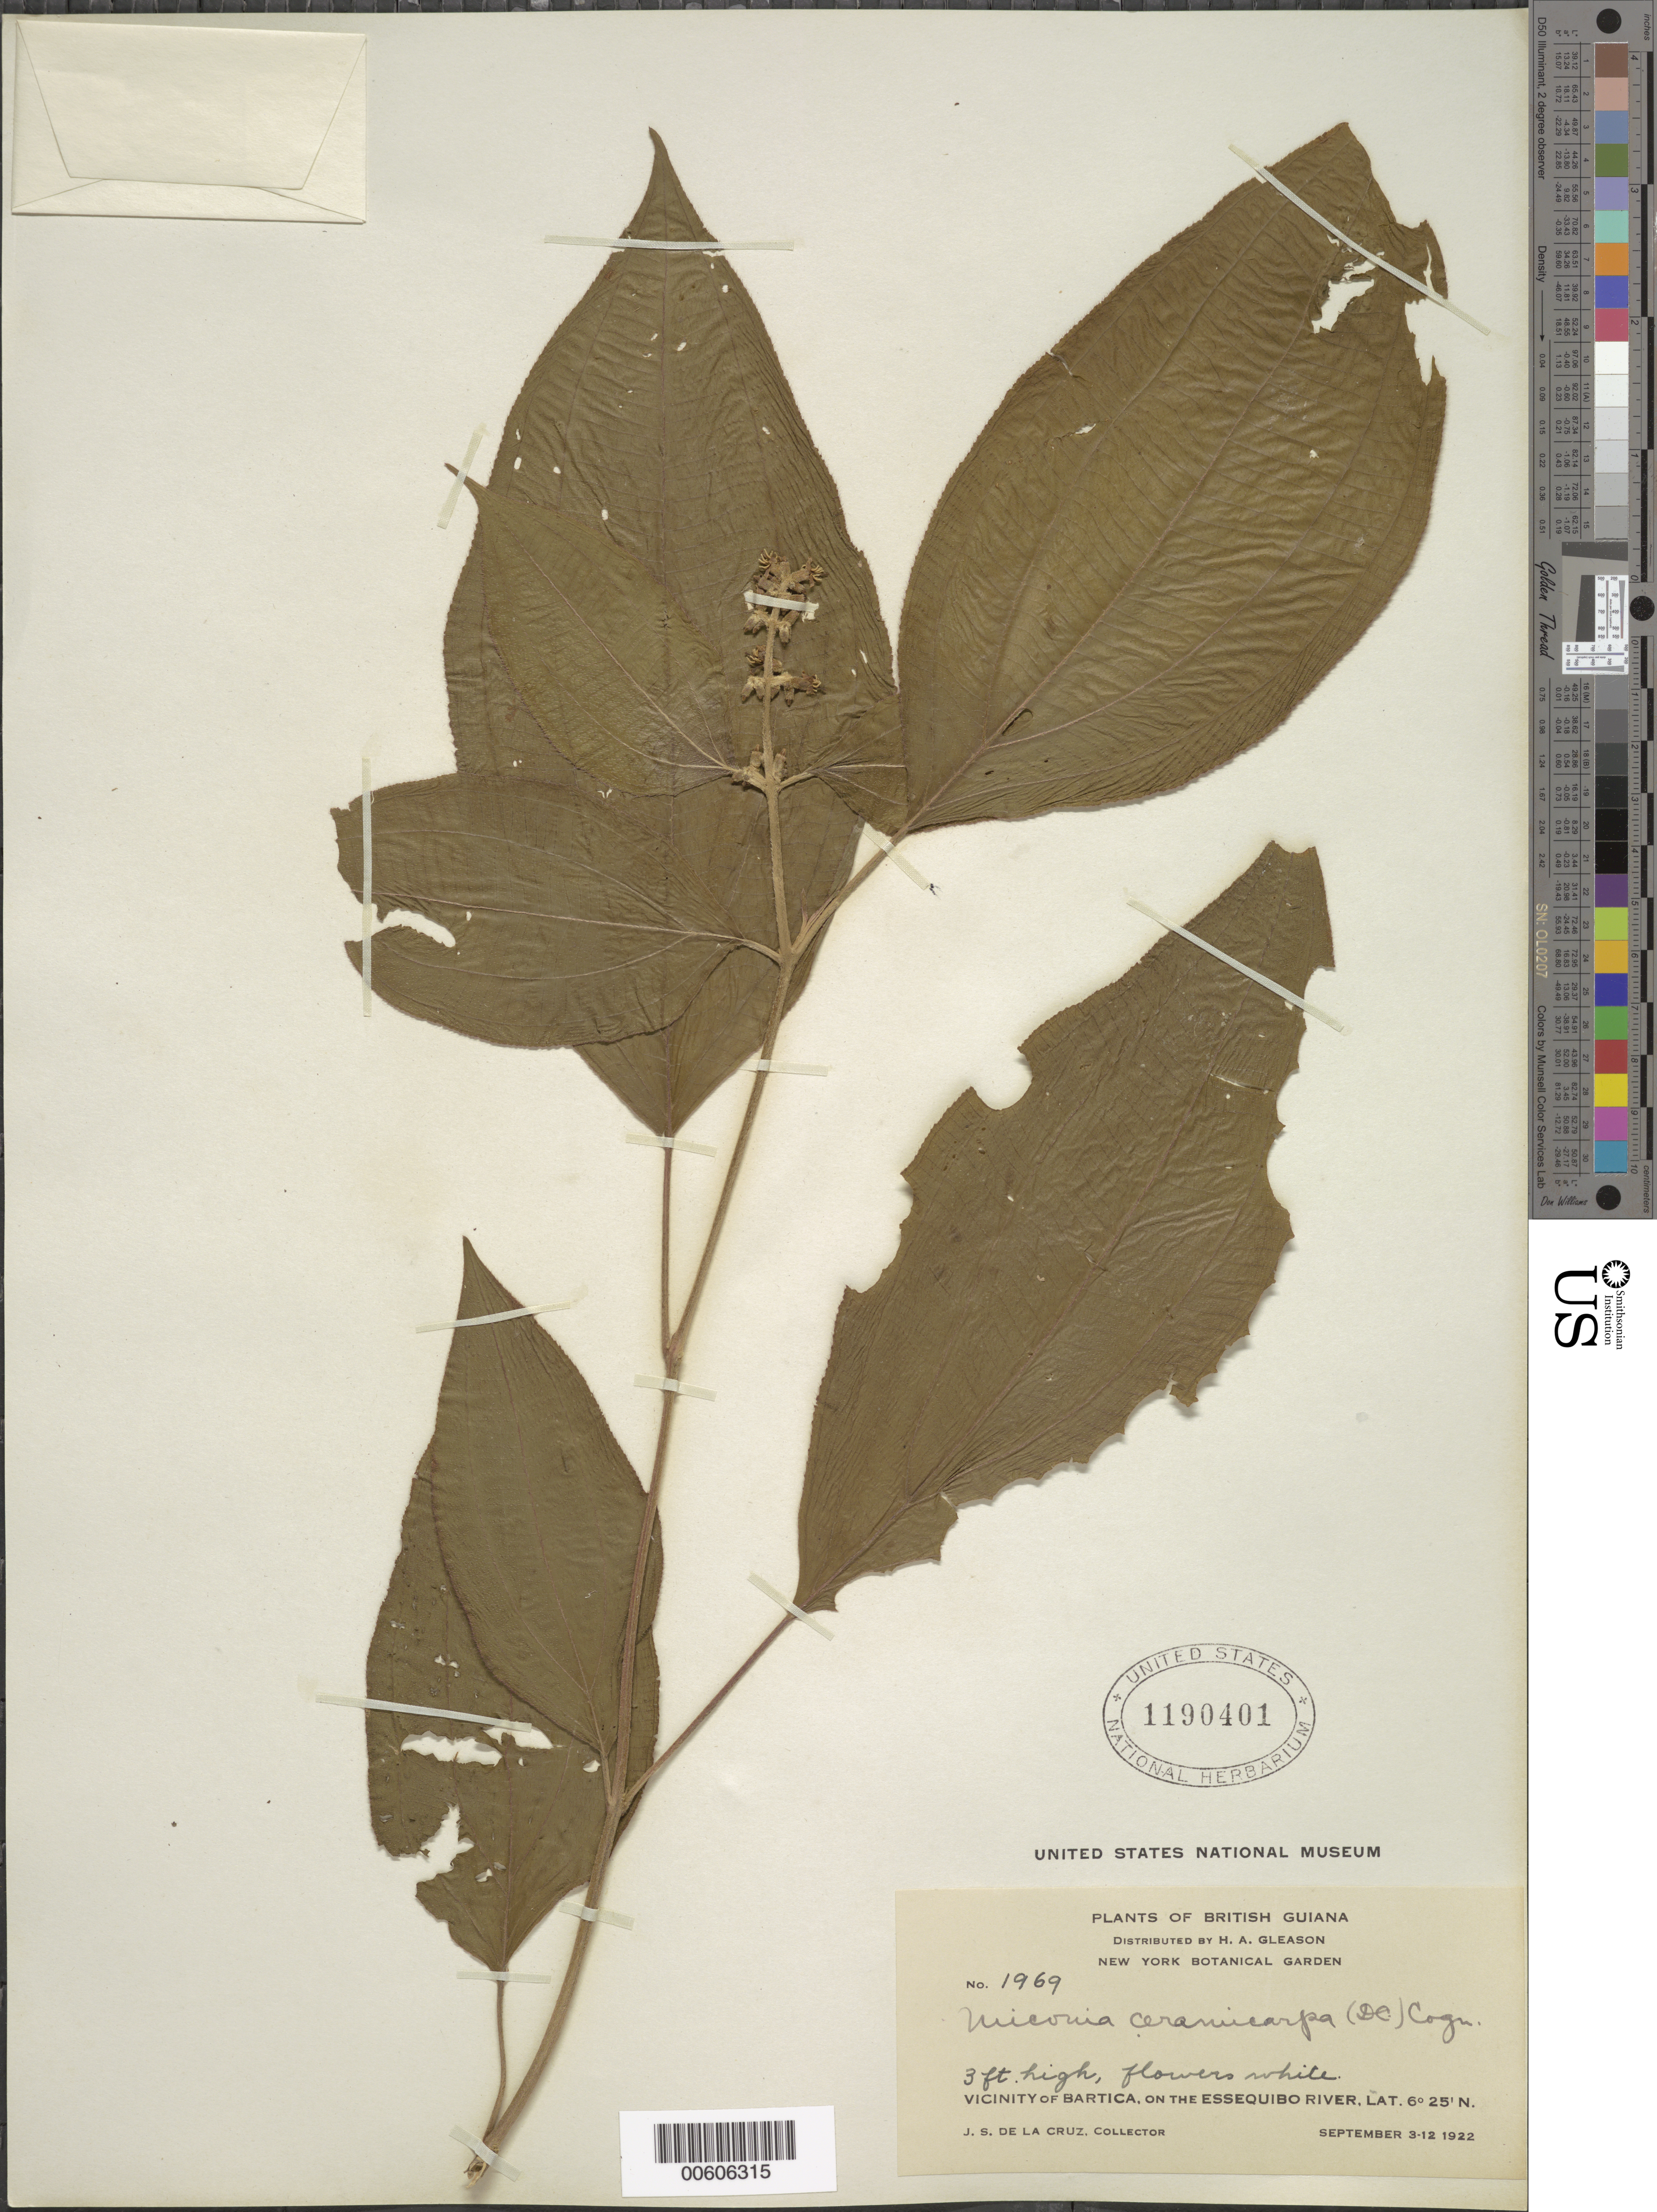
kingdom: Plantae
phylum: Tracheophyta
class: Magnoliopsida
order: Myrtales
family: Melastomataceae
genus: Miconia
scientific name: Miconia ceramicarpa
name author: (DC.) Cogn.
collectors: J. S. de la Cruz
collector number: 1969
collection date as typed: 3-Sep-22 to 12-Sep-22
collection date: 1922-09-03/1922-09-12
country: Guyana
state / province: Cuyuni-Mazaruni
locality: Bartica, vic., on the Essequibo River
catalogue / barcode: US 1190401